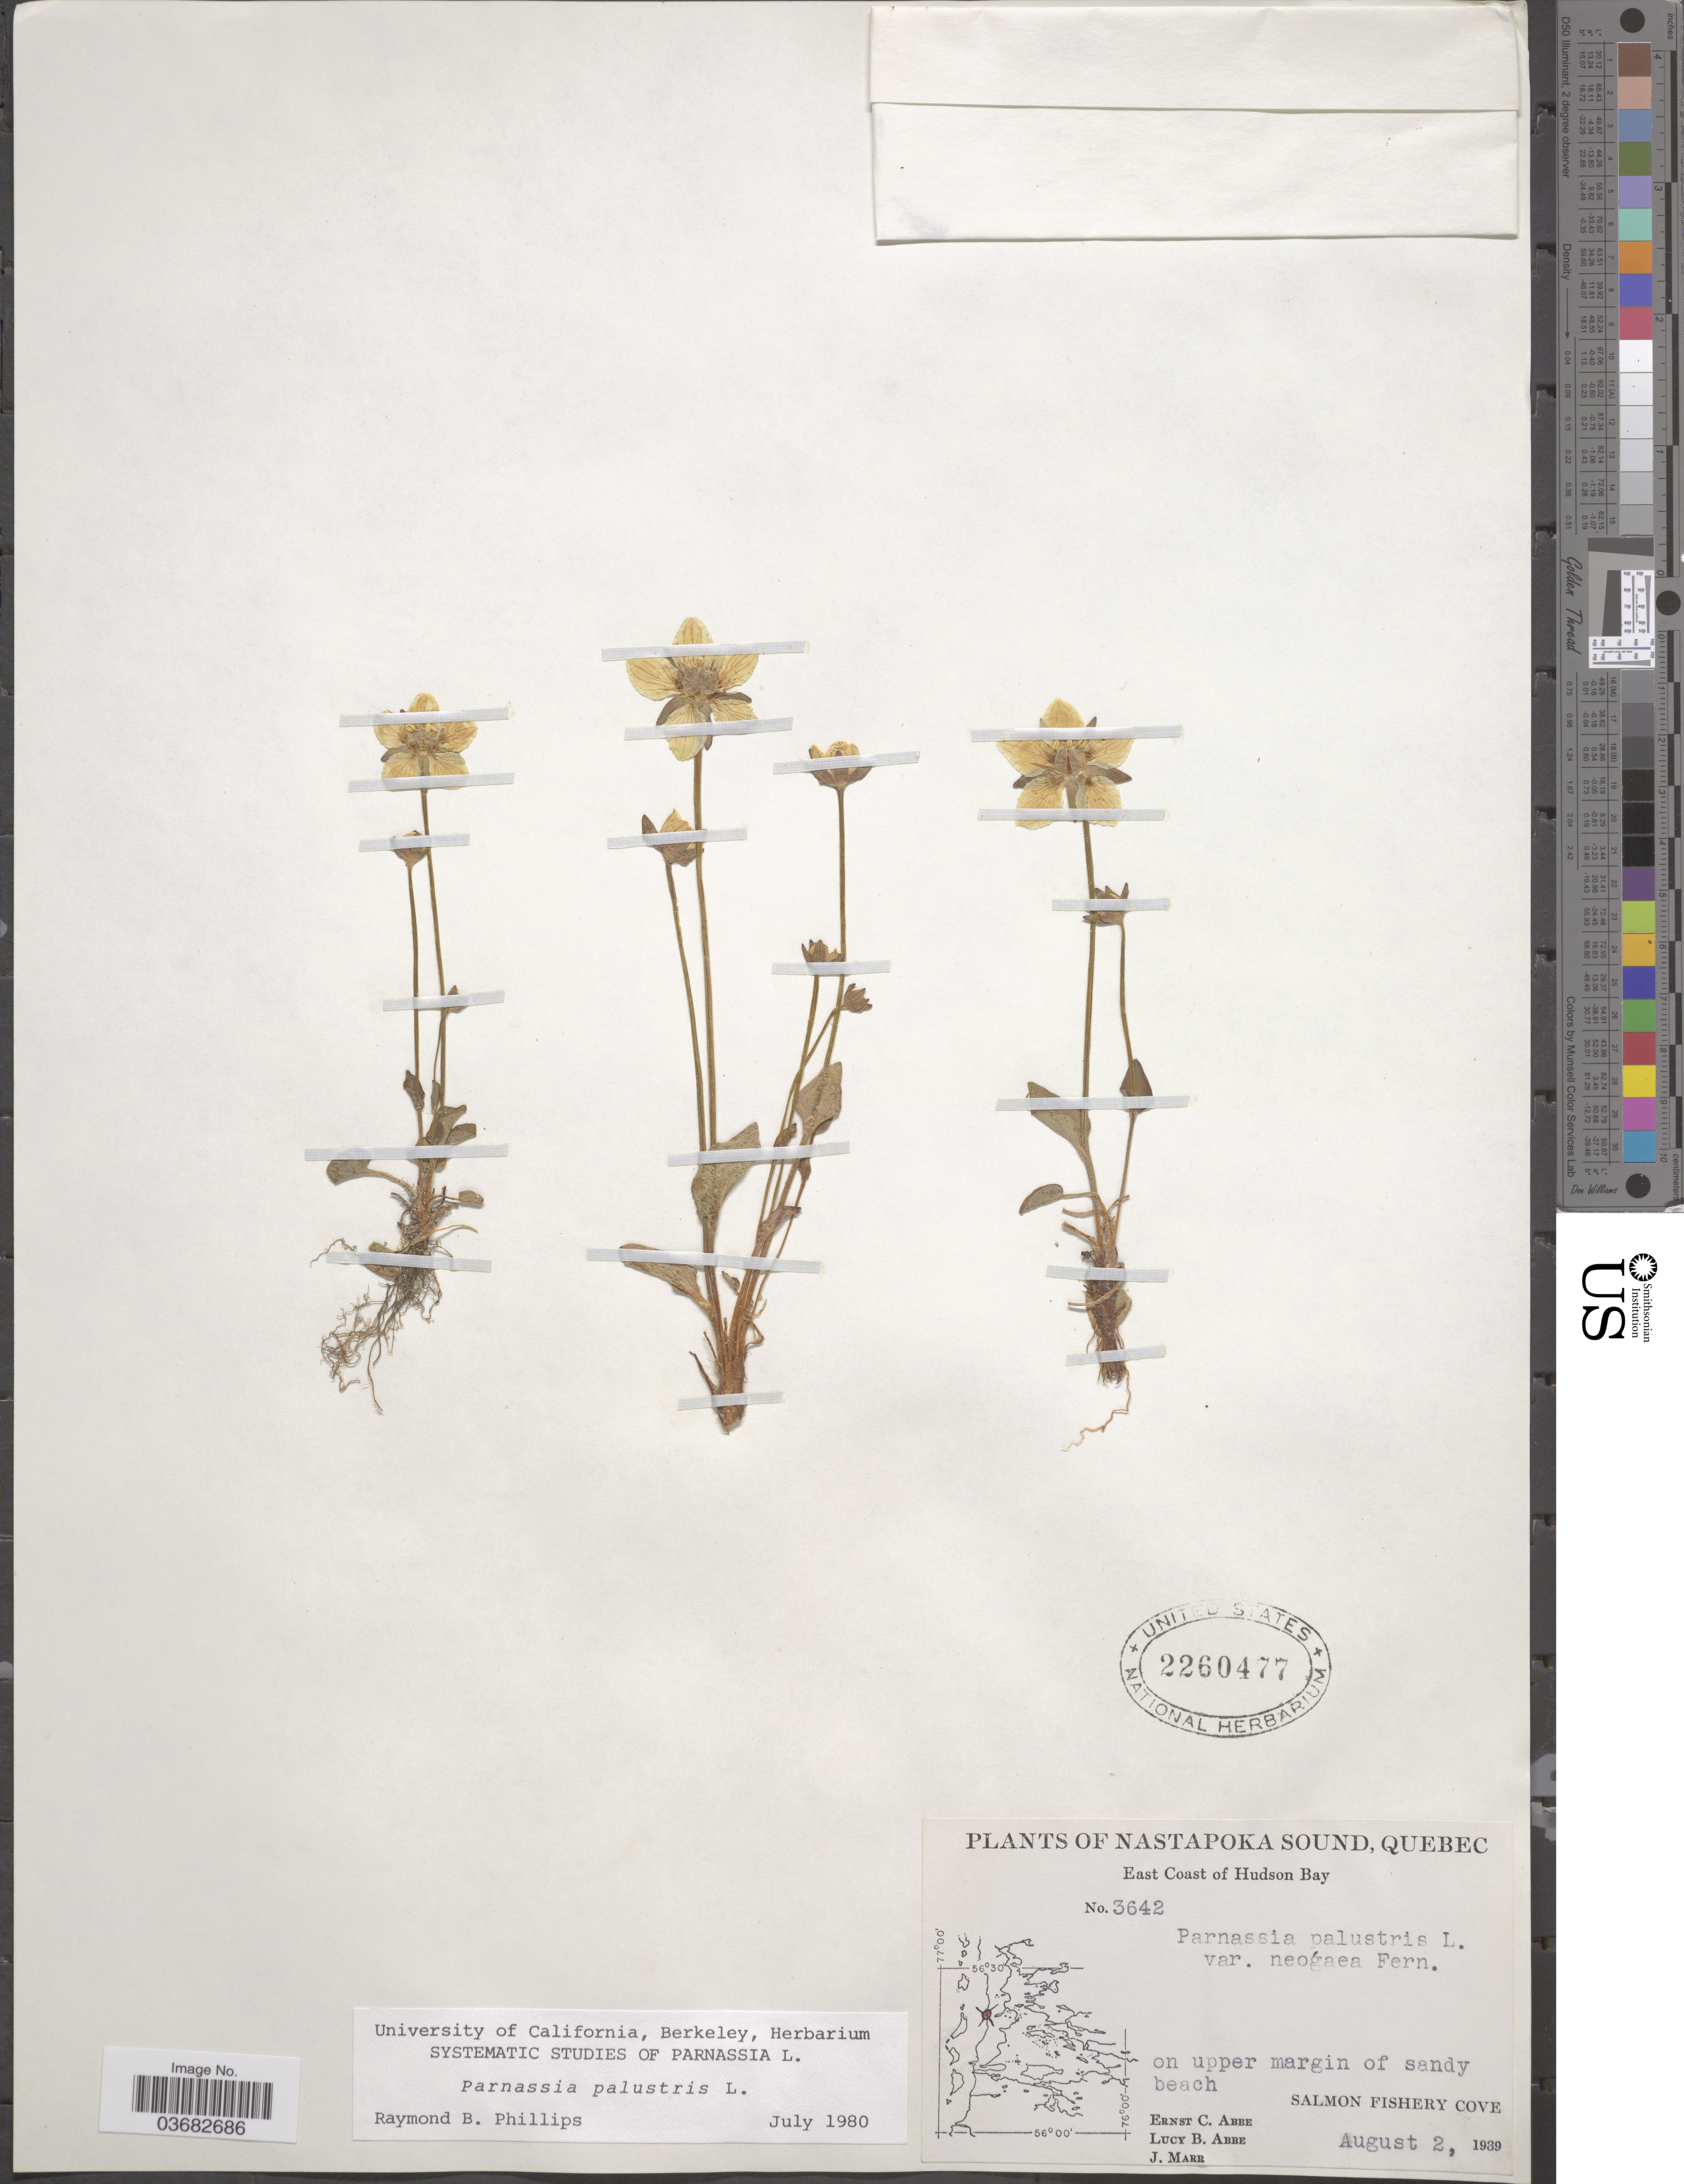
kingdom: Plantae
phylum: Tracheophyta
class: Magnoliopsida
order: Celastrales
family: Parnassiaceae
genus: Parnassia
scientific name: Parnassia palustris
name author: L.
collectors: E. C. Abbe, L. B. Abbe & J. Marr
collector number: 3642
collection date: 1939-08-02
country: Canada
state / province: Quebec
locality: Nastapoka Sound. East Coast of Hudson Bay. On upper margin of sandy beach. Salmon Fishery Cove.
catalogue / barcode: US 2206477